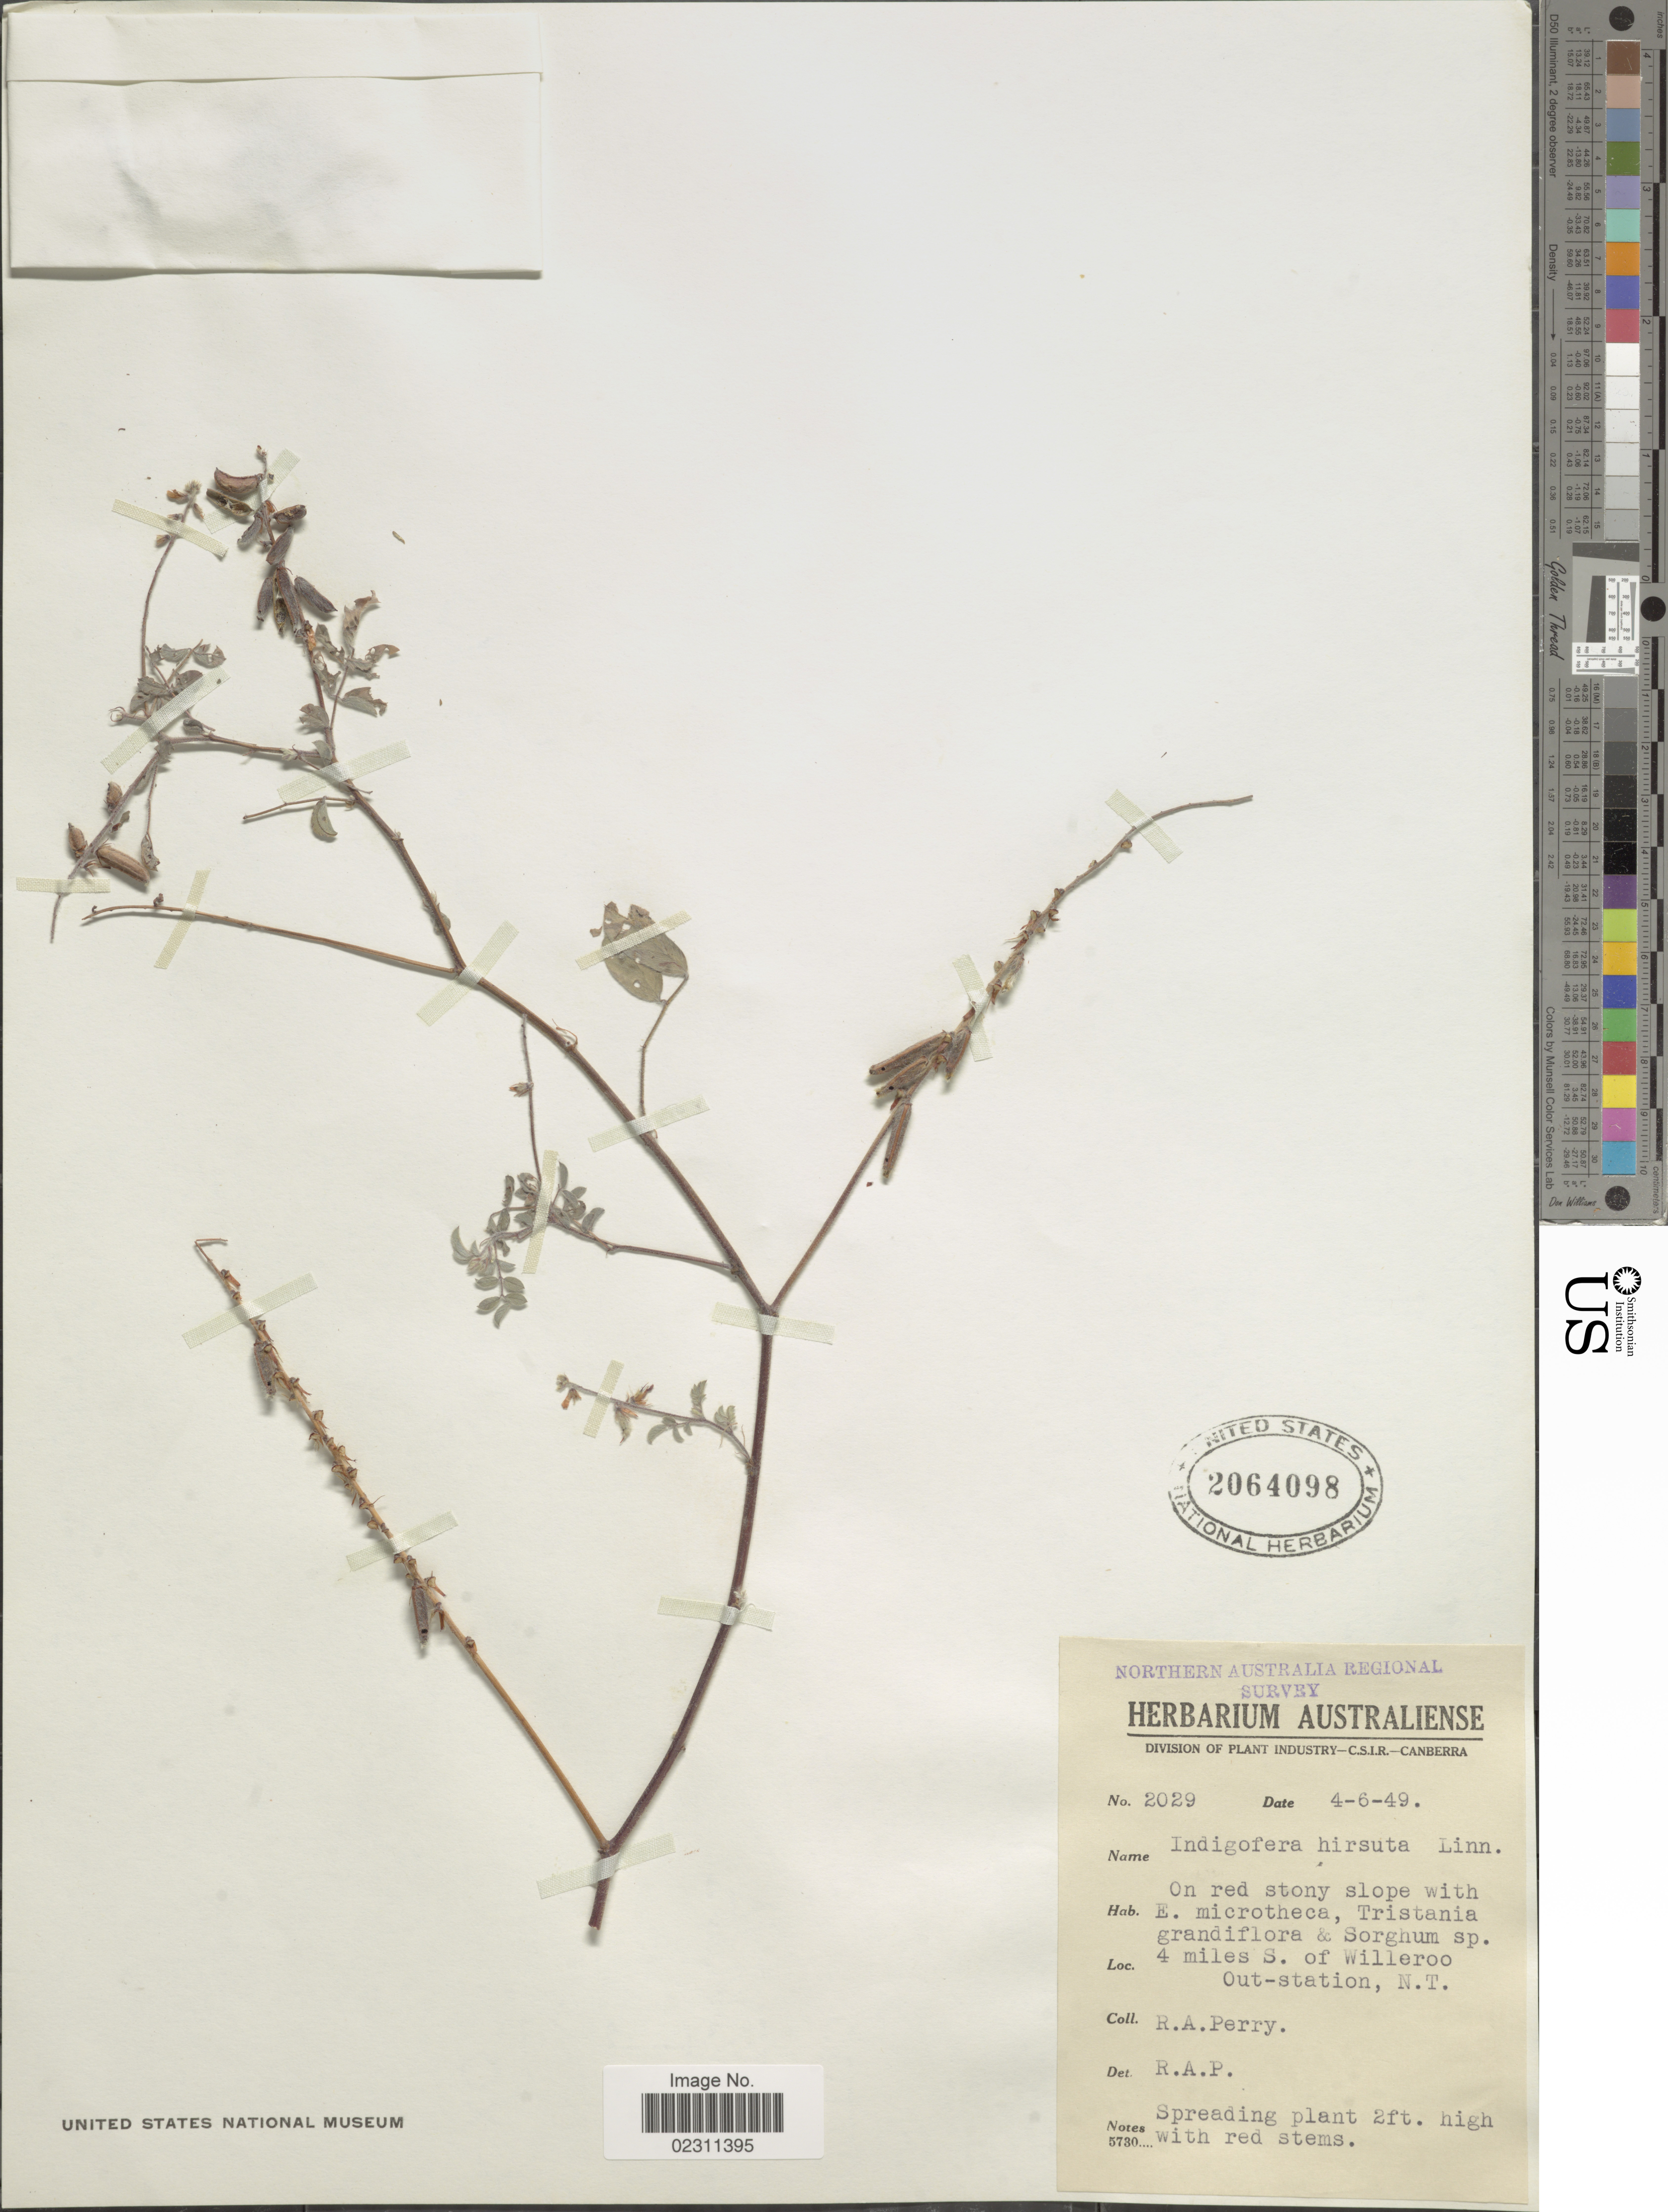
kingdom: Plantae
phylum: Tracheophyta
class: Magnoliopsida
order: Fabales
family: Fabaceae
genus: Indigofera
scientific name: Indigofera hirsuta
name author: L.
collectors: Perry, R. A.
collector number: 2029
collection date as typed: Transcribed d/m/y: 4/6/49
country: Australia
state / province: Northern Territory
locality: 4 miles S. of Willeroo Out-station, N.T.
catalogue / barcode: US 2064098